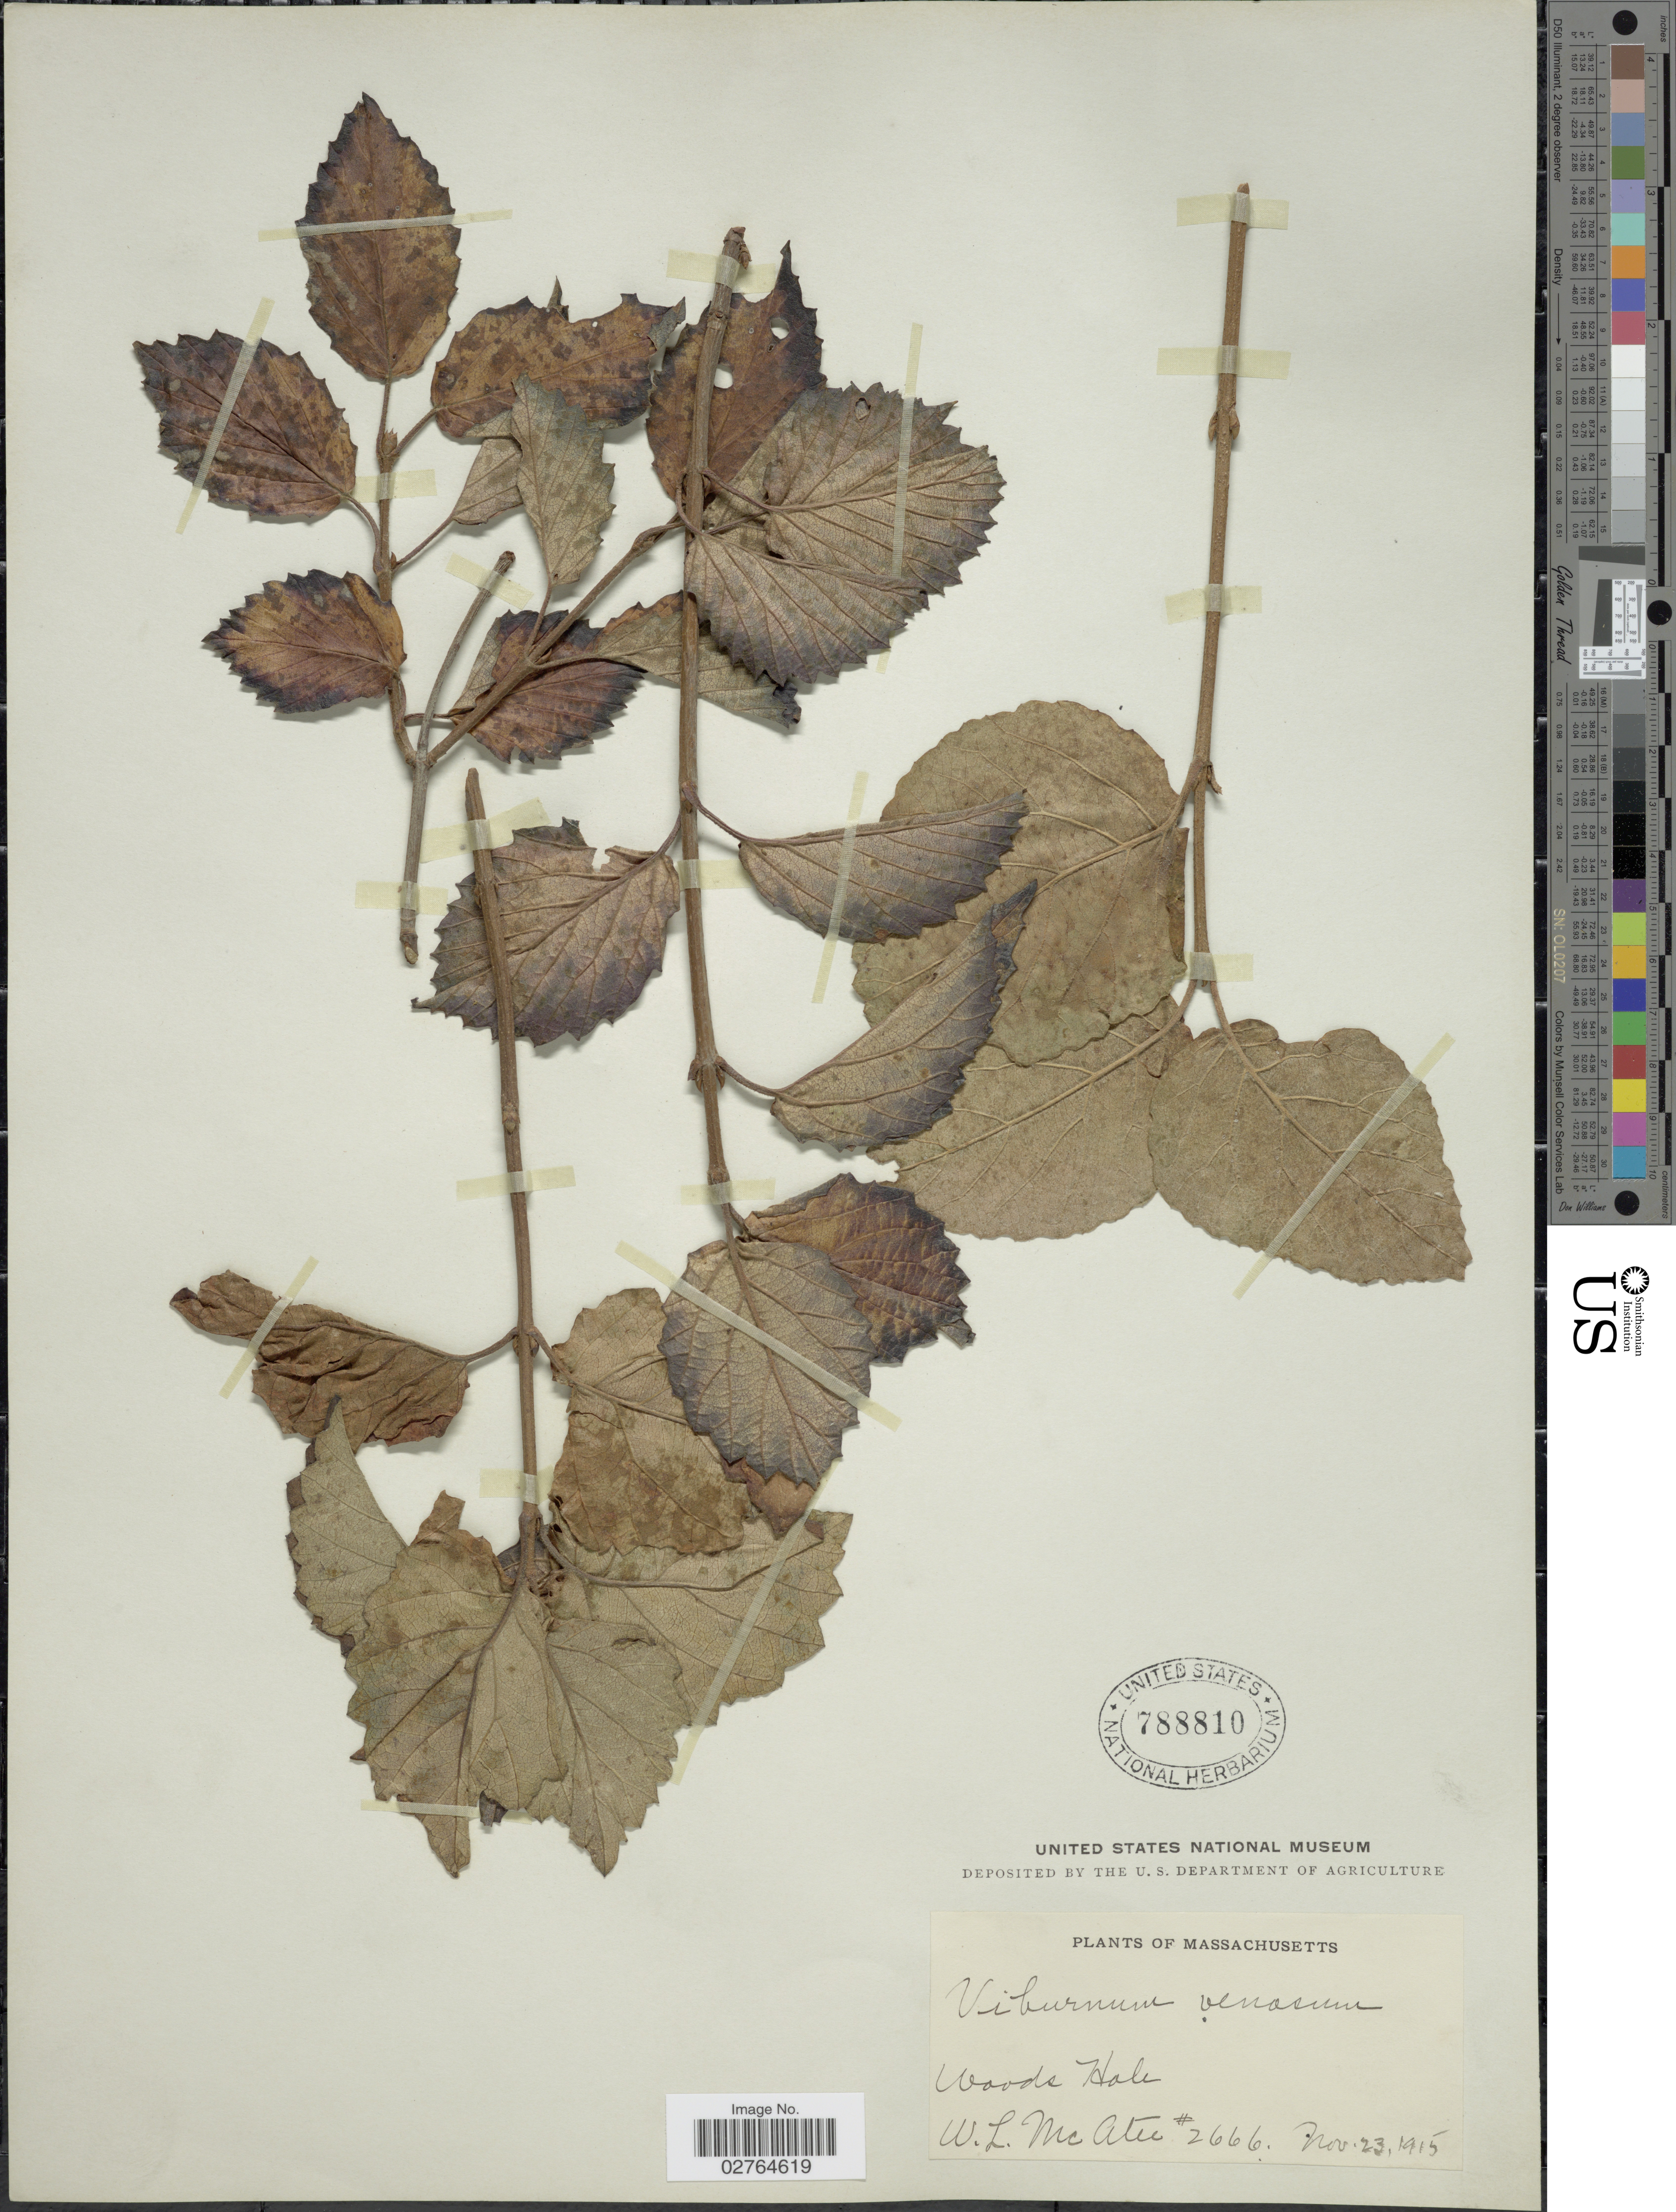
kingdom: Plantae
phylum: Tracheophyta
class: Magnoliopsida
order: Dipsacales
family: Viburnaceae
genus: Viburnum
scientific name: Viburnum venosum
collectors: W. McAtee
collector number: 2666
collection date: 1915-11-23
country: United States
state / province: Massachusetts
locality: Woods Hale.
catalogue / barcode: US 788810